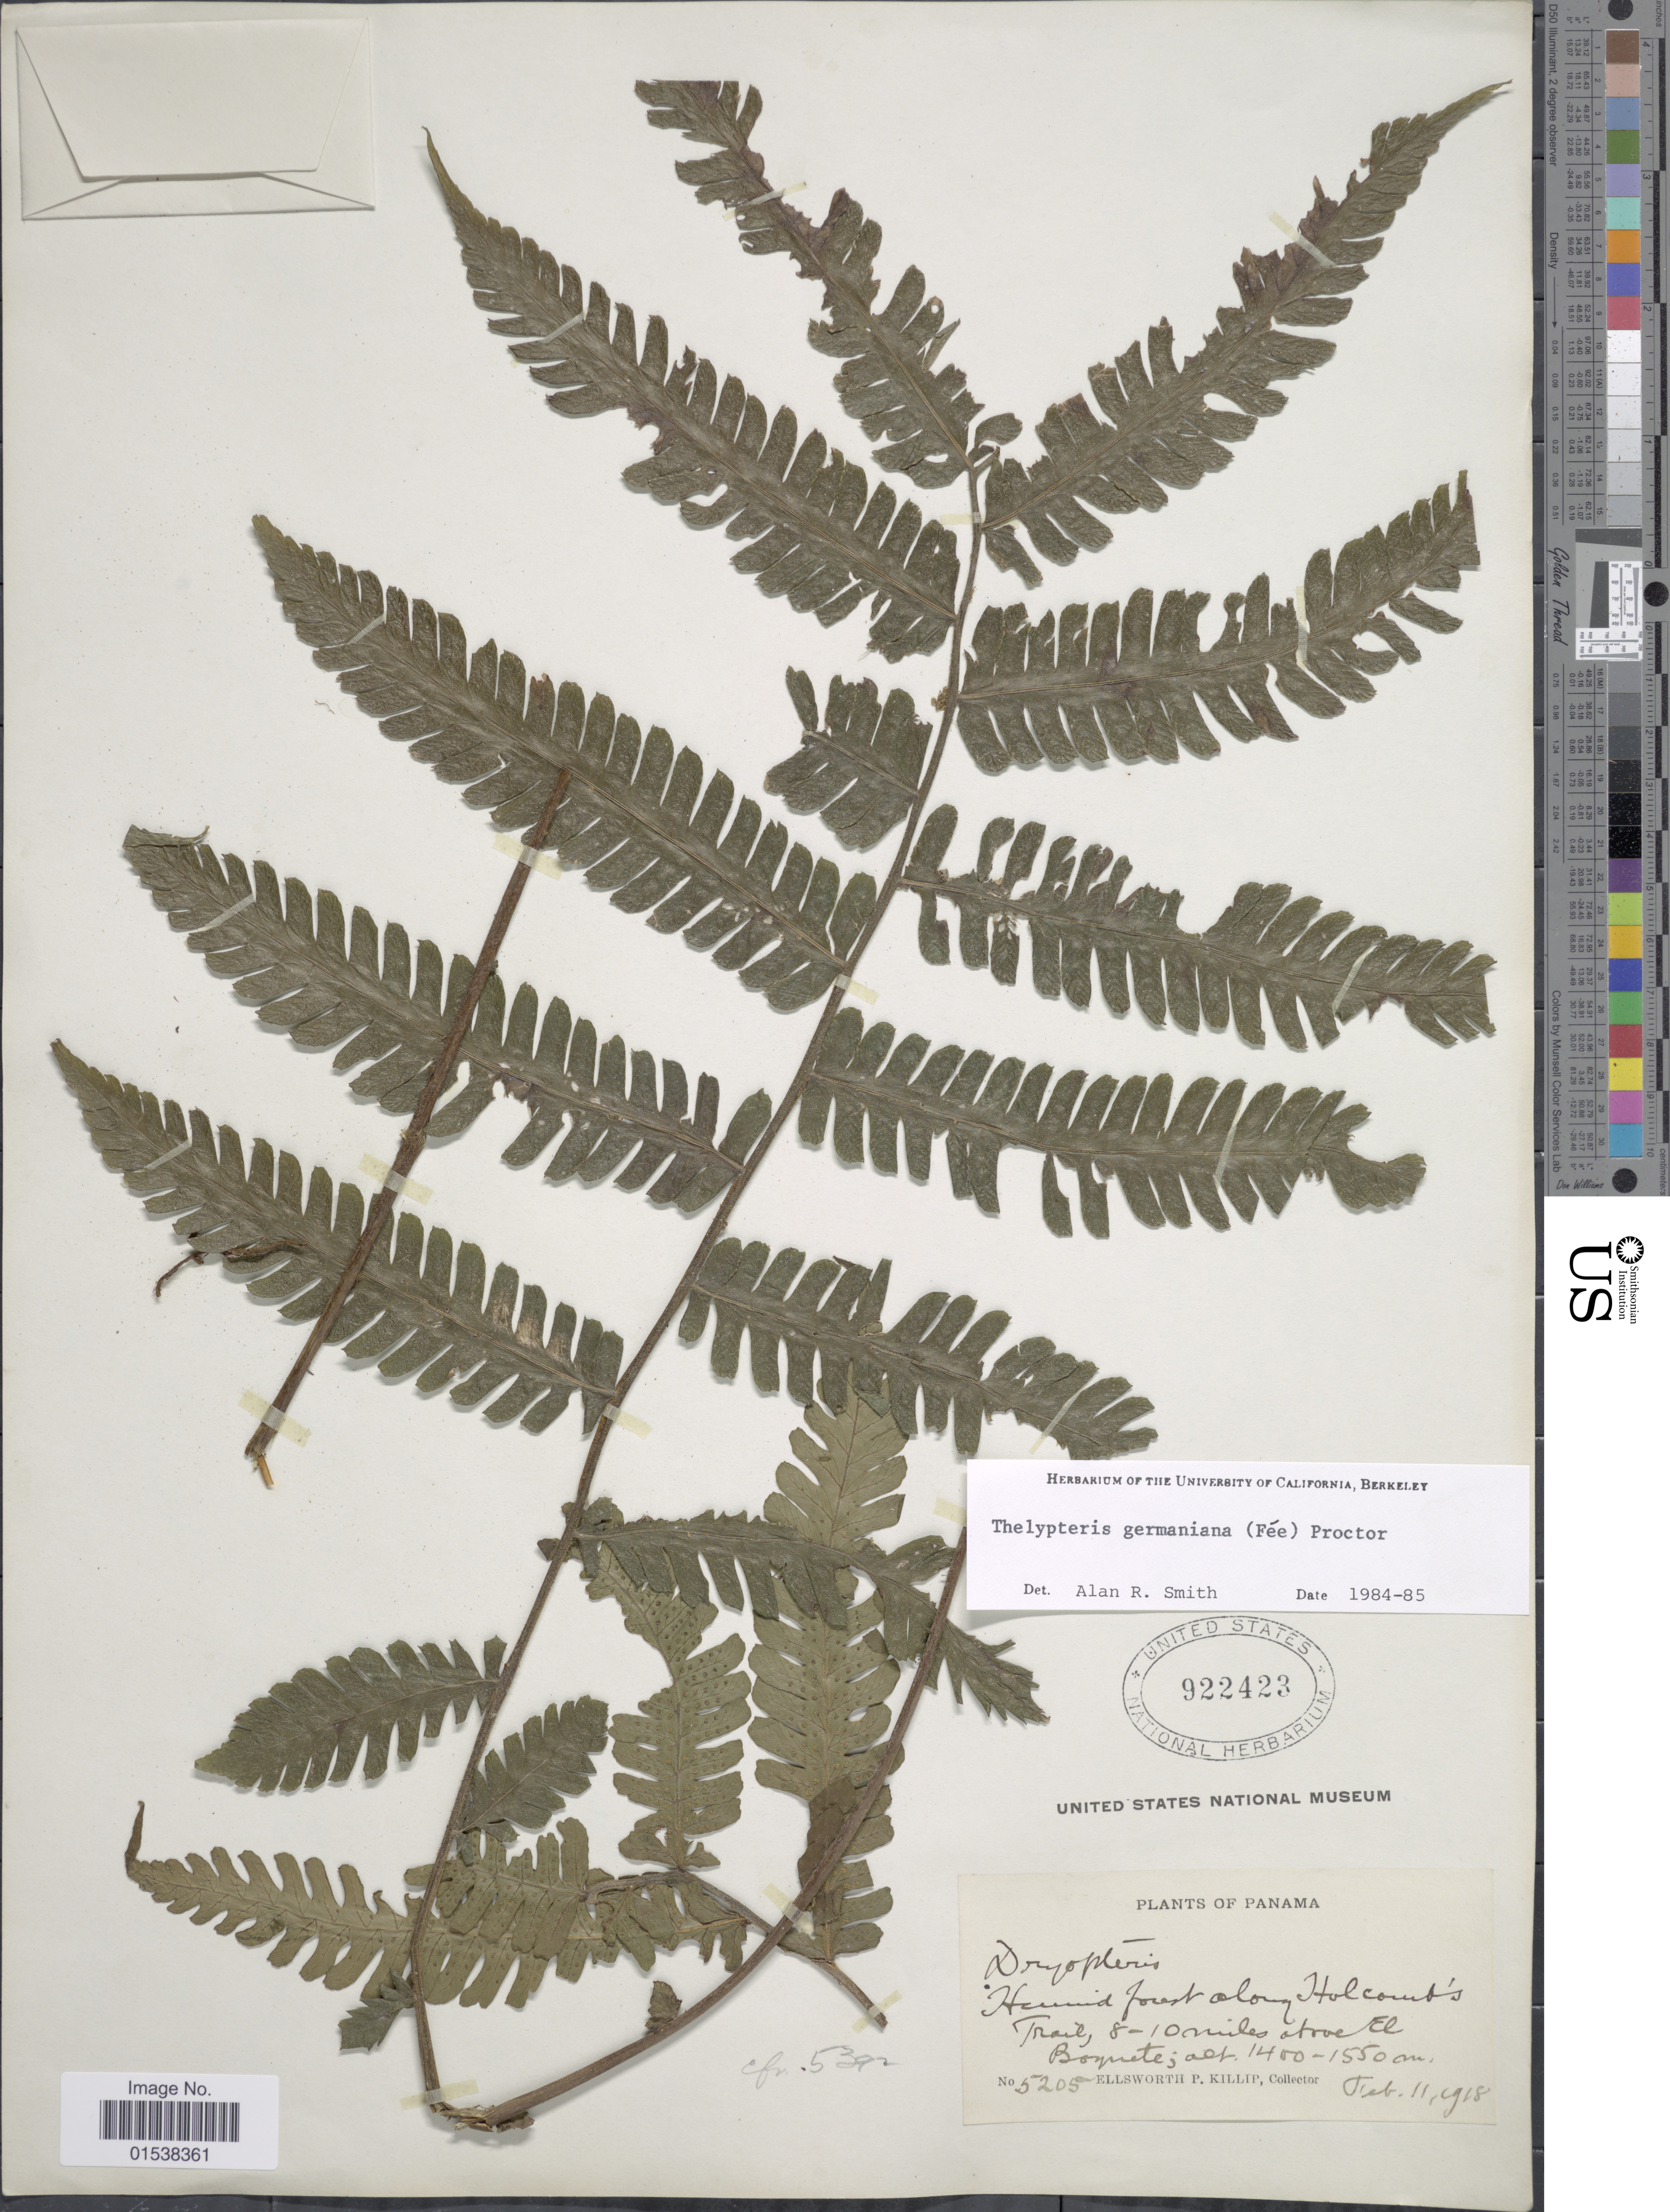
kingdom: Plantae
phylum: Tracheophyta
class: Polypodiopsida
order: Polypodiales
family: Thelypteridaceae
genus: Amauropelta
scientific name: Amauropelta germaniana (Fée) comb. nov., ined. 2015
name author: (Fée)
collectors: E. P. Killip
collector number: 5205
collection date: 1918-02-11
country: Panama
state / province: Chiriqui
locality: Humid forest along Holcomb's Trail, 8 -10 miles above El Boquete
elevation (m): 1400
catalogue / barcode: US 922423